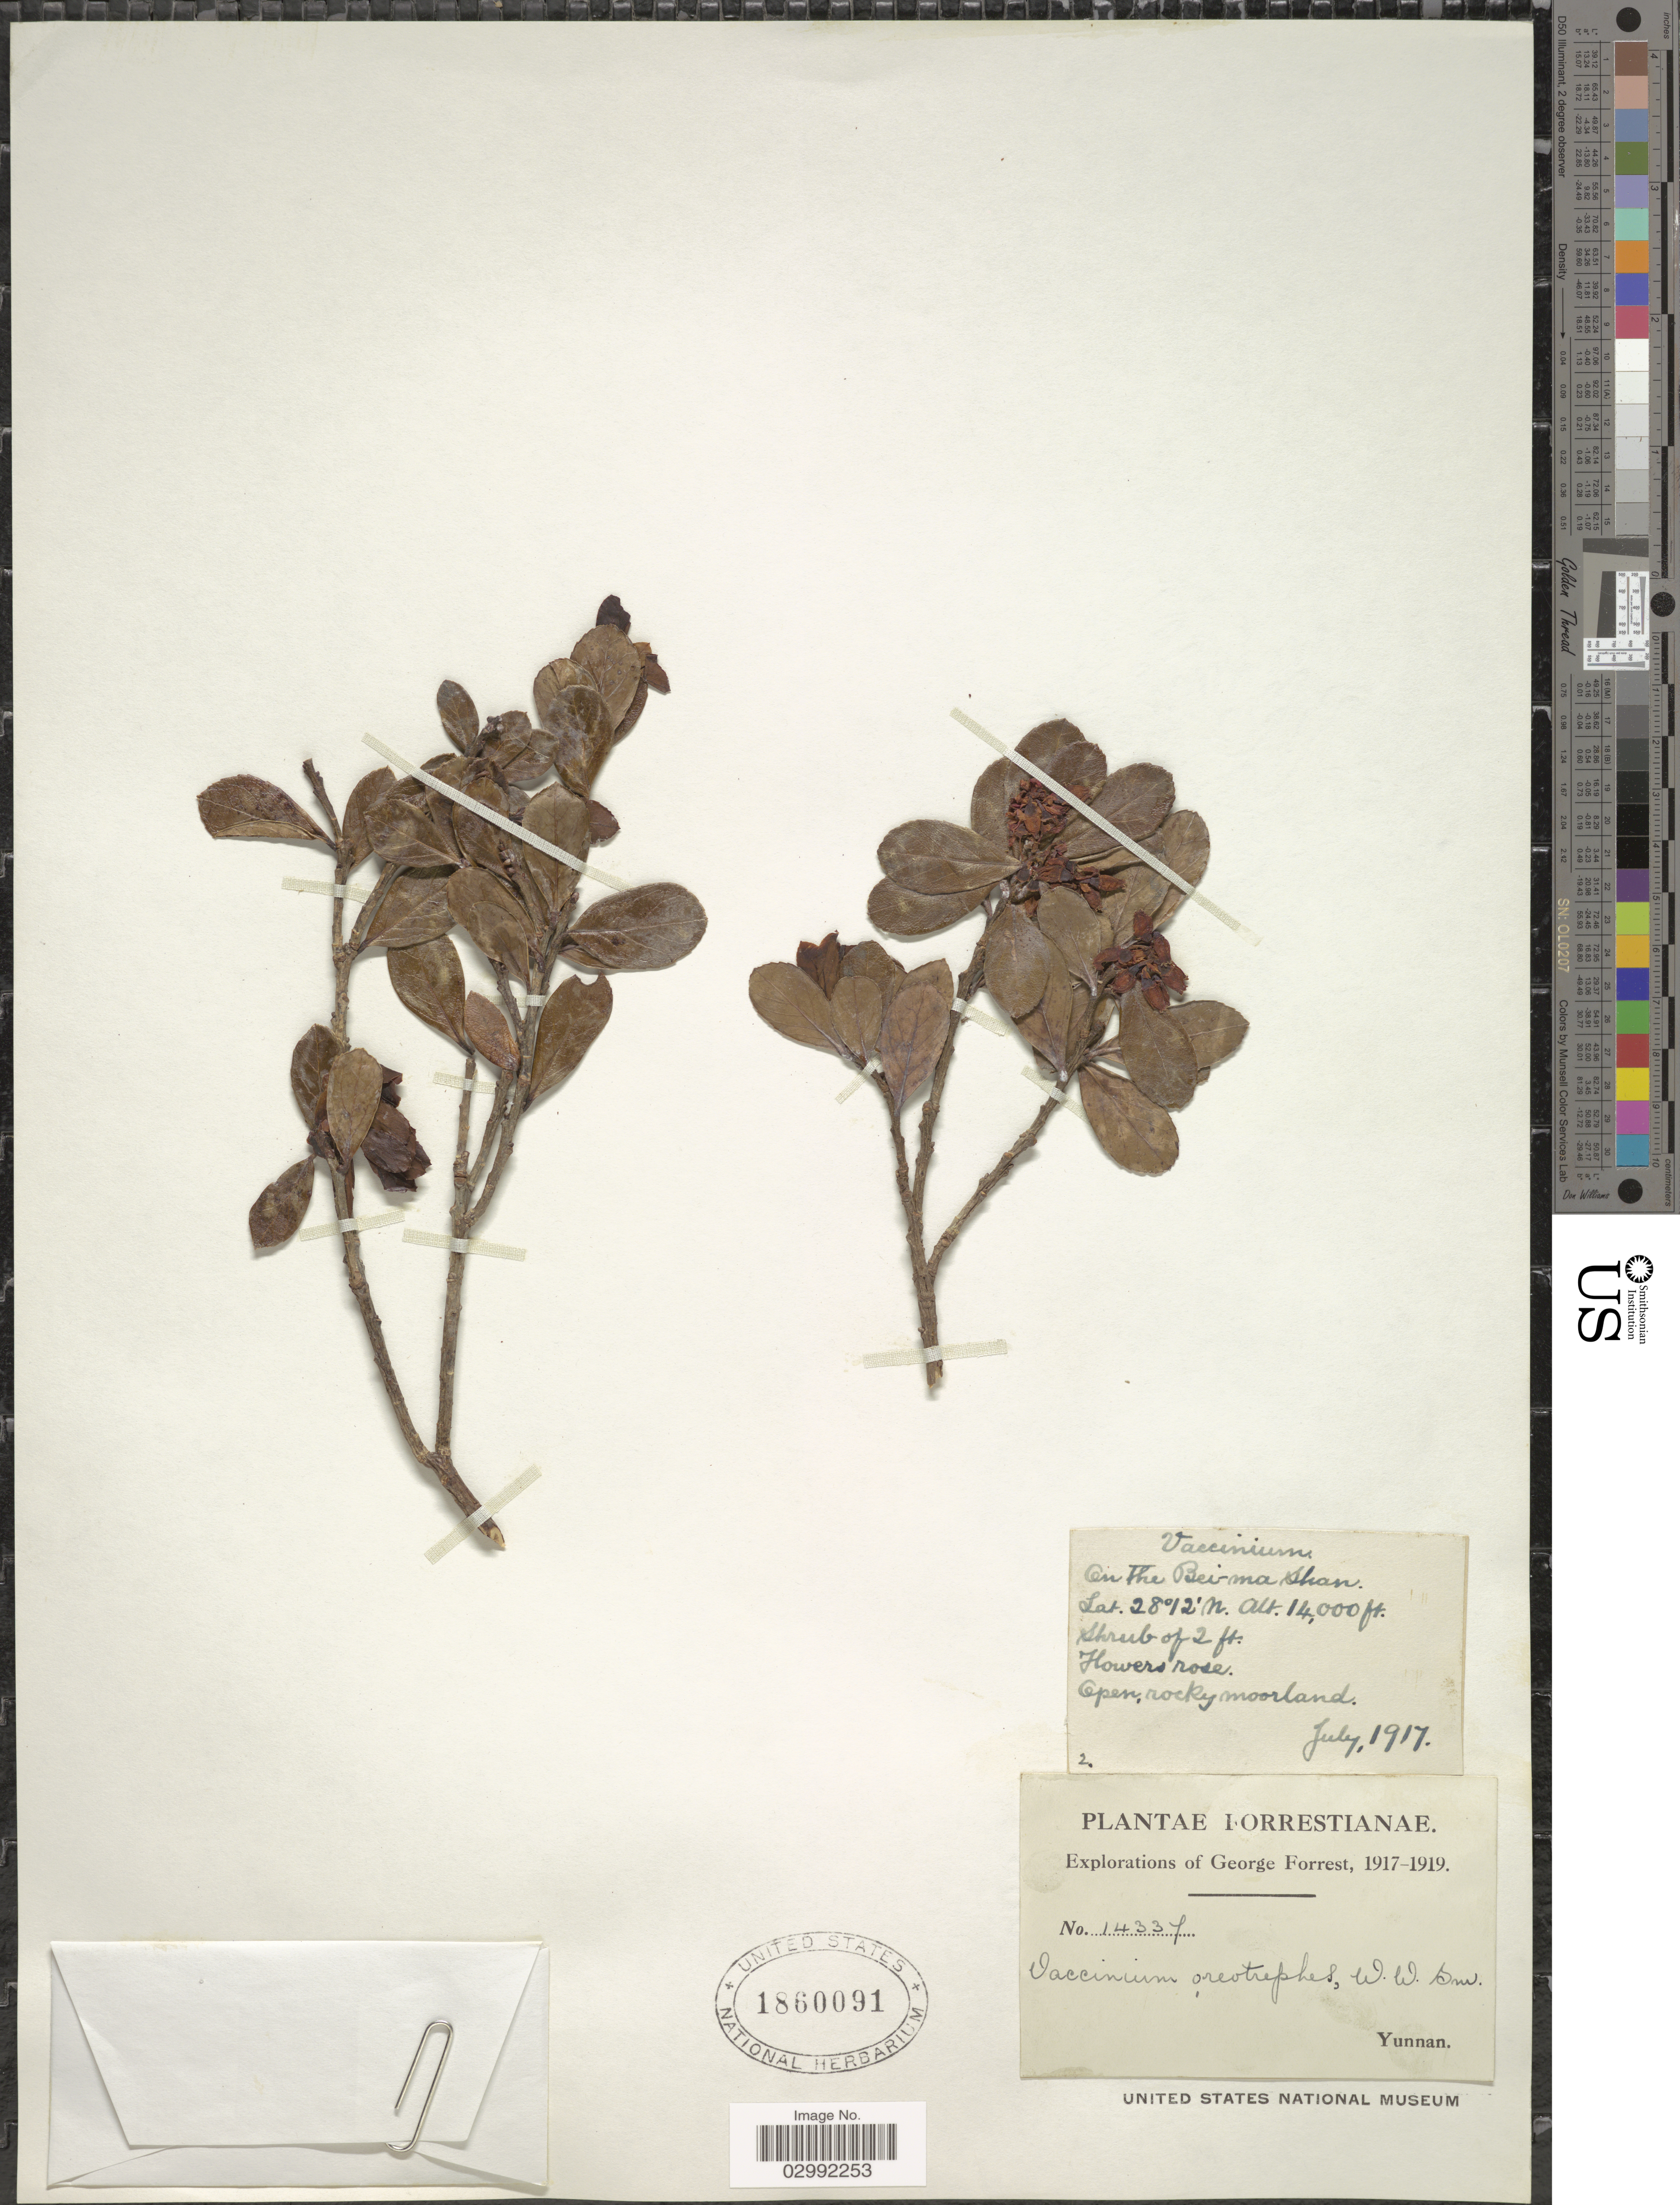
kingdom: Plantae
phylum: Tracheophyta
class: Magnoliopsida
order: Ericales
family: Ericaceae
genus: Vaccinium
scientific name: Vaccinium sikkimense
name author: C.B. Clarke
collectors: G. Forrest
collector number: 14337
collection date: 1917-07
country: China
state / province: Yunnan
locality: On the Bei-ma Shan.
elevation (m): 4267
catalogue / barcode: US 1860091